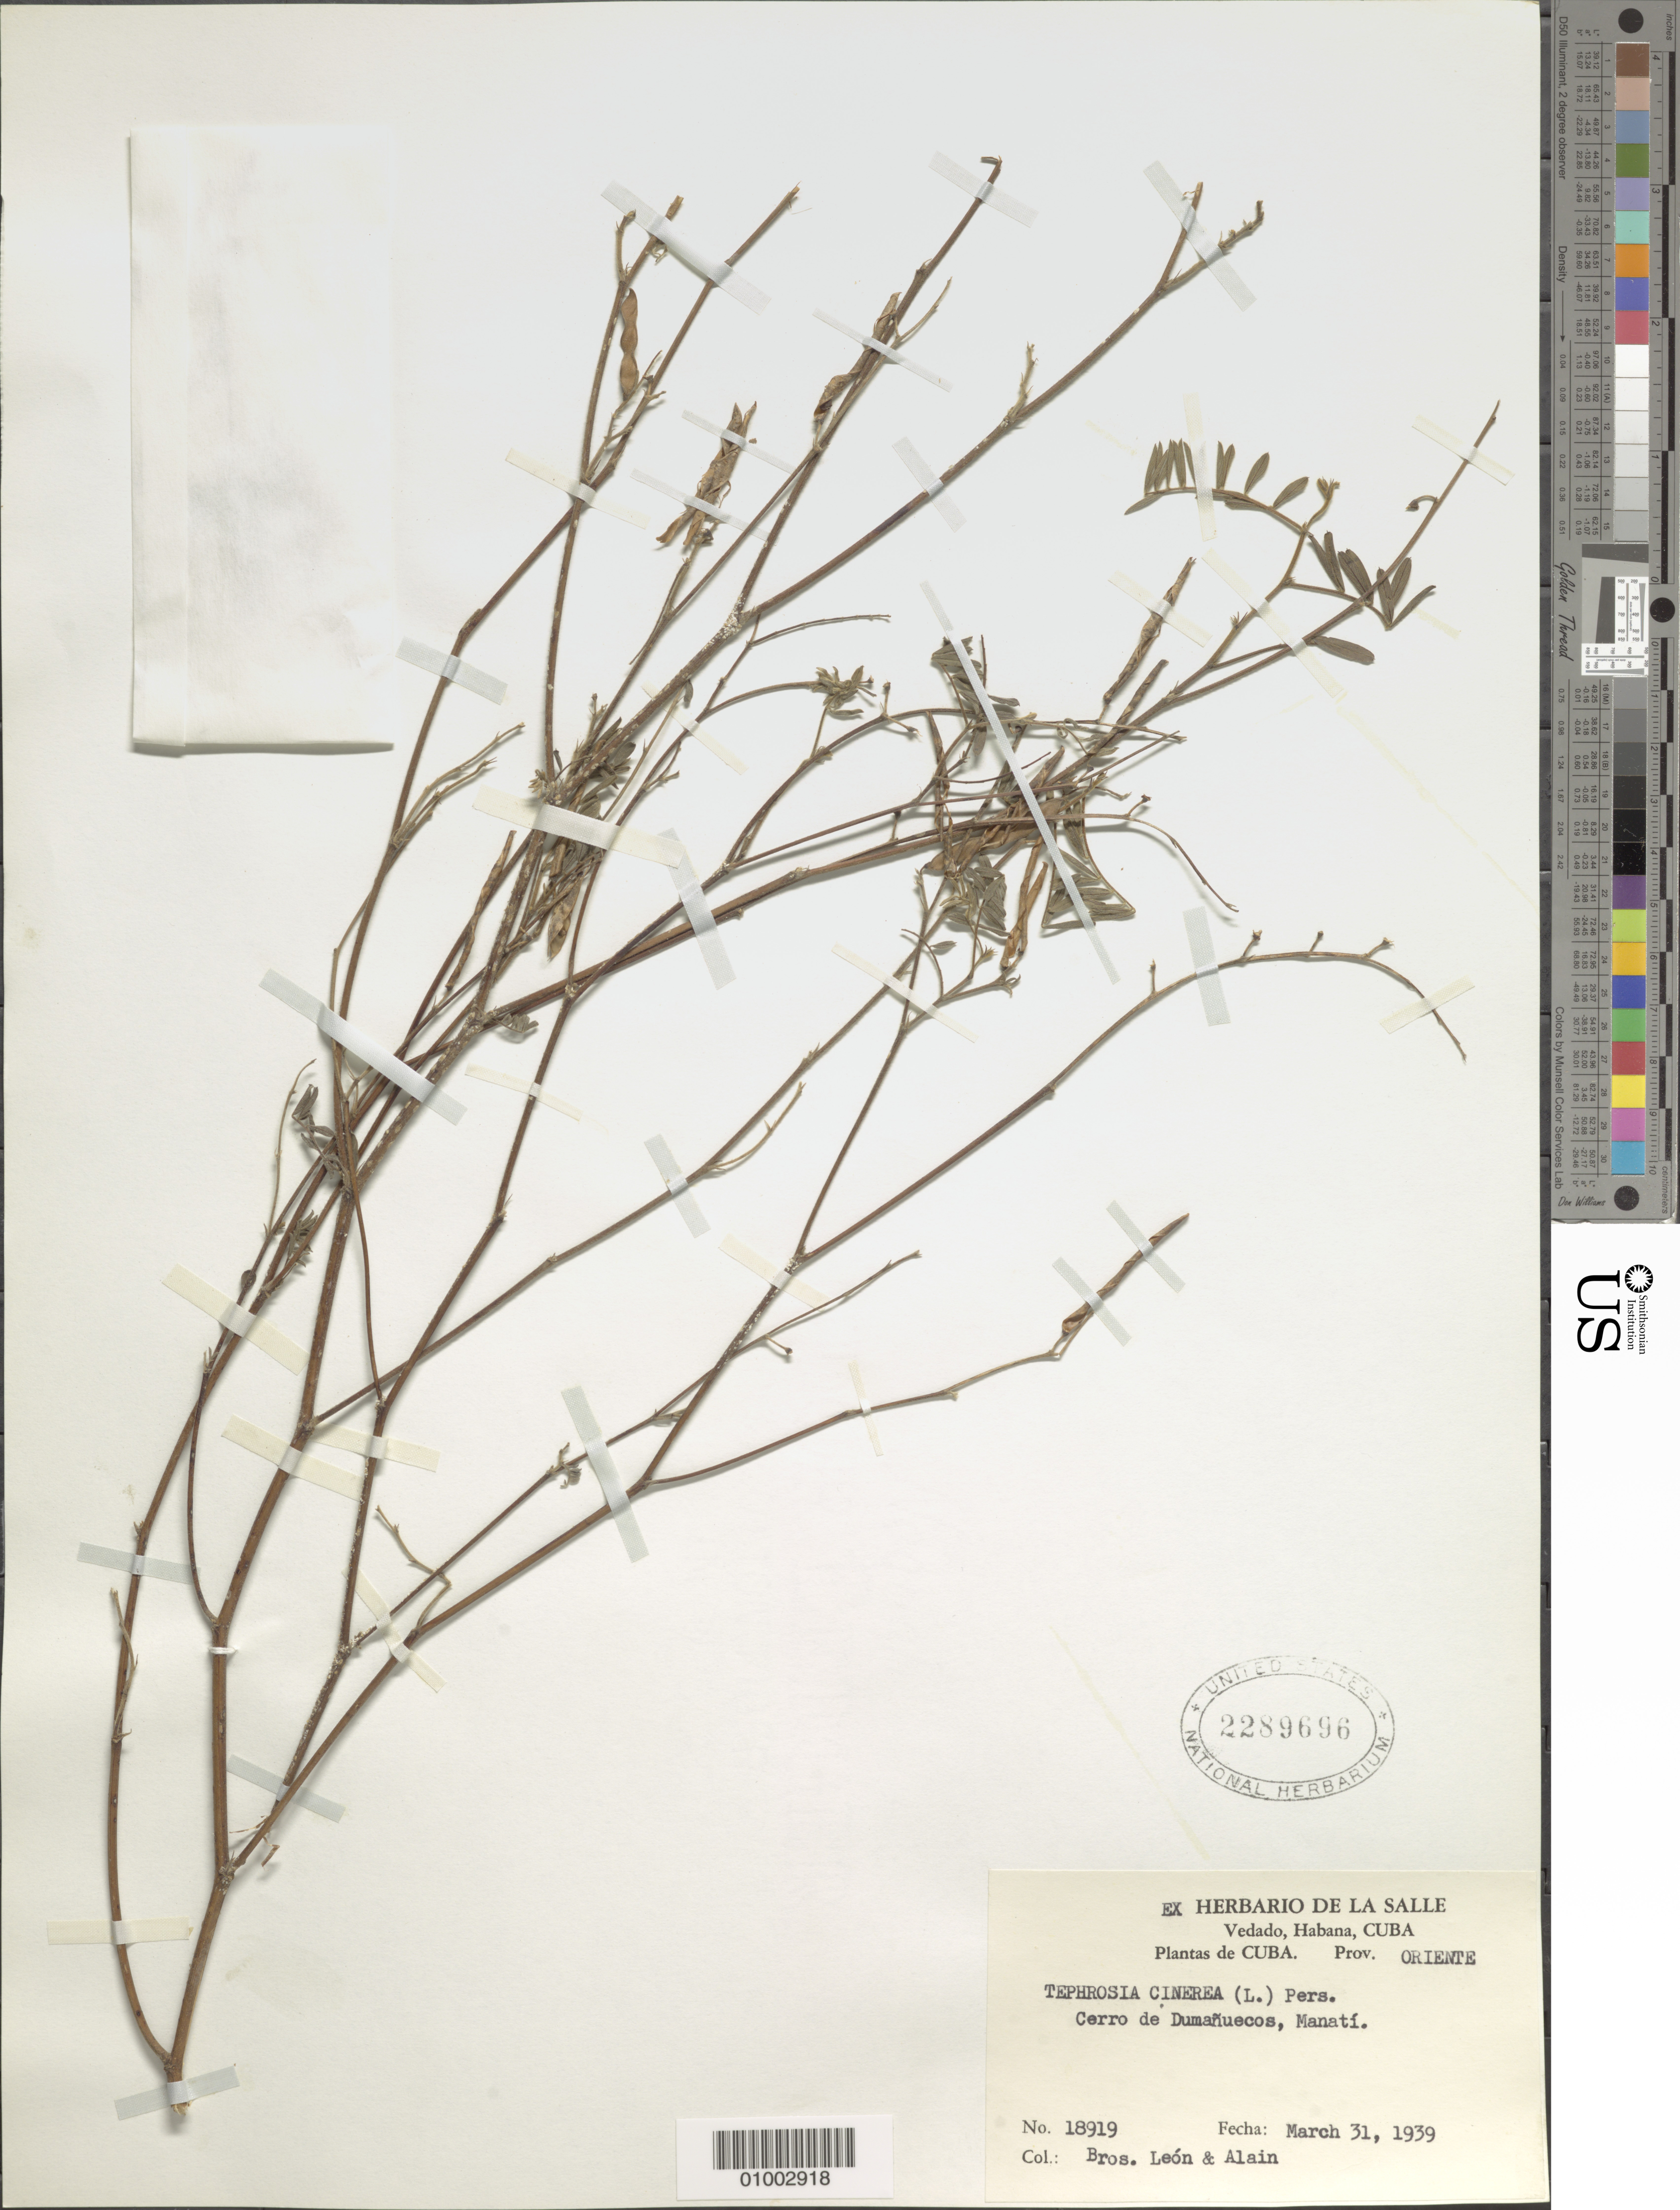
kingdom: Plantae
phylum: Tracheophyta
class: Magnoliopsida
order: Fabales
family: Fabaceae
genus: Tephrosia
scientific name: Tephrosia cinerea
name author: (L.) Pers.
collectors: A. H. Liogier & Bro. León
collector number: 18919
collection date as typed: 31 Mar 1939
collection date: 1939-03-31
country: Cuba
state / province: Oriente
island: Cuba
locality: Cerro de Dumanuecos, Manati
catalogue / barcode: US 2289696